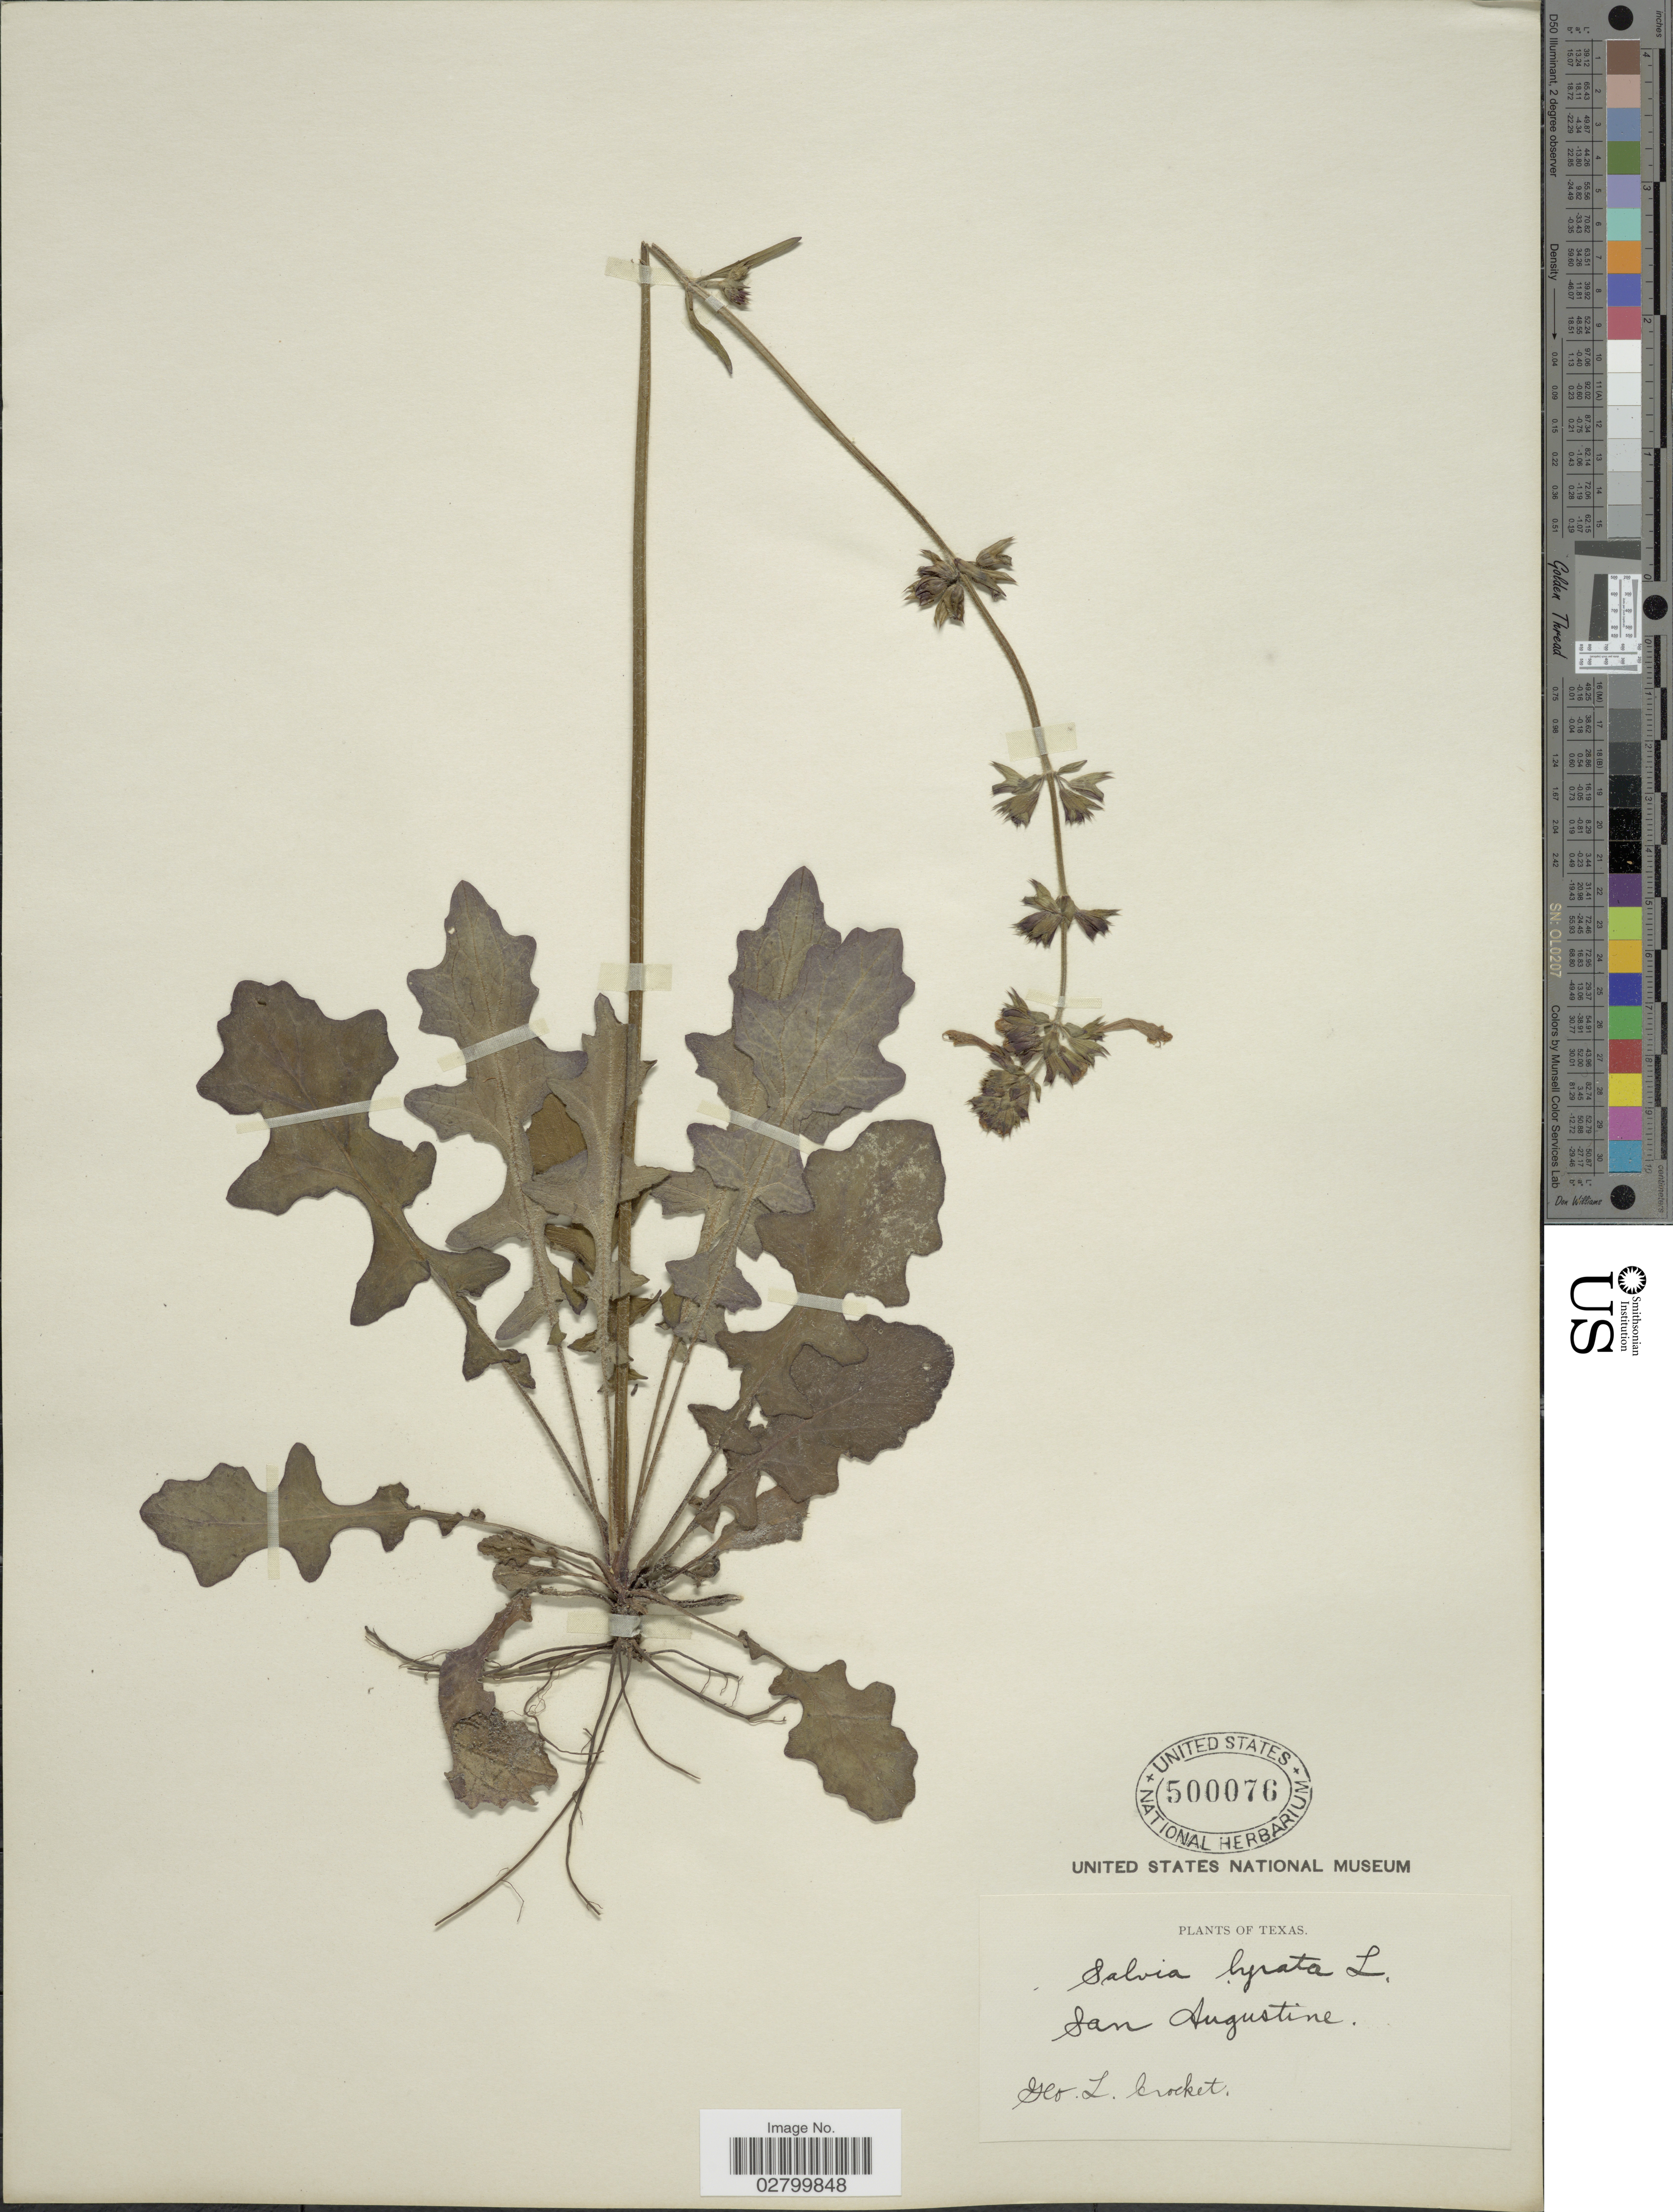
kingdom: Plantae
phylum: Tracheophyta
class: Magnoliopsida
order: Lamiales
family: Lamiaceae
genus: Salvia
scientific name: Salvia lyrata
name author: L.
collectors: G. Crocket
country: United States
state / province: Texas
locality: San Augustine.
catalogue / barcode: US 500076